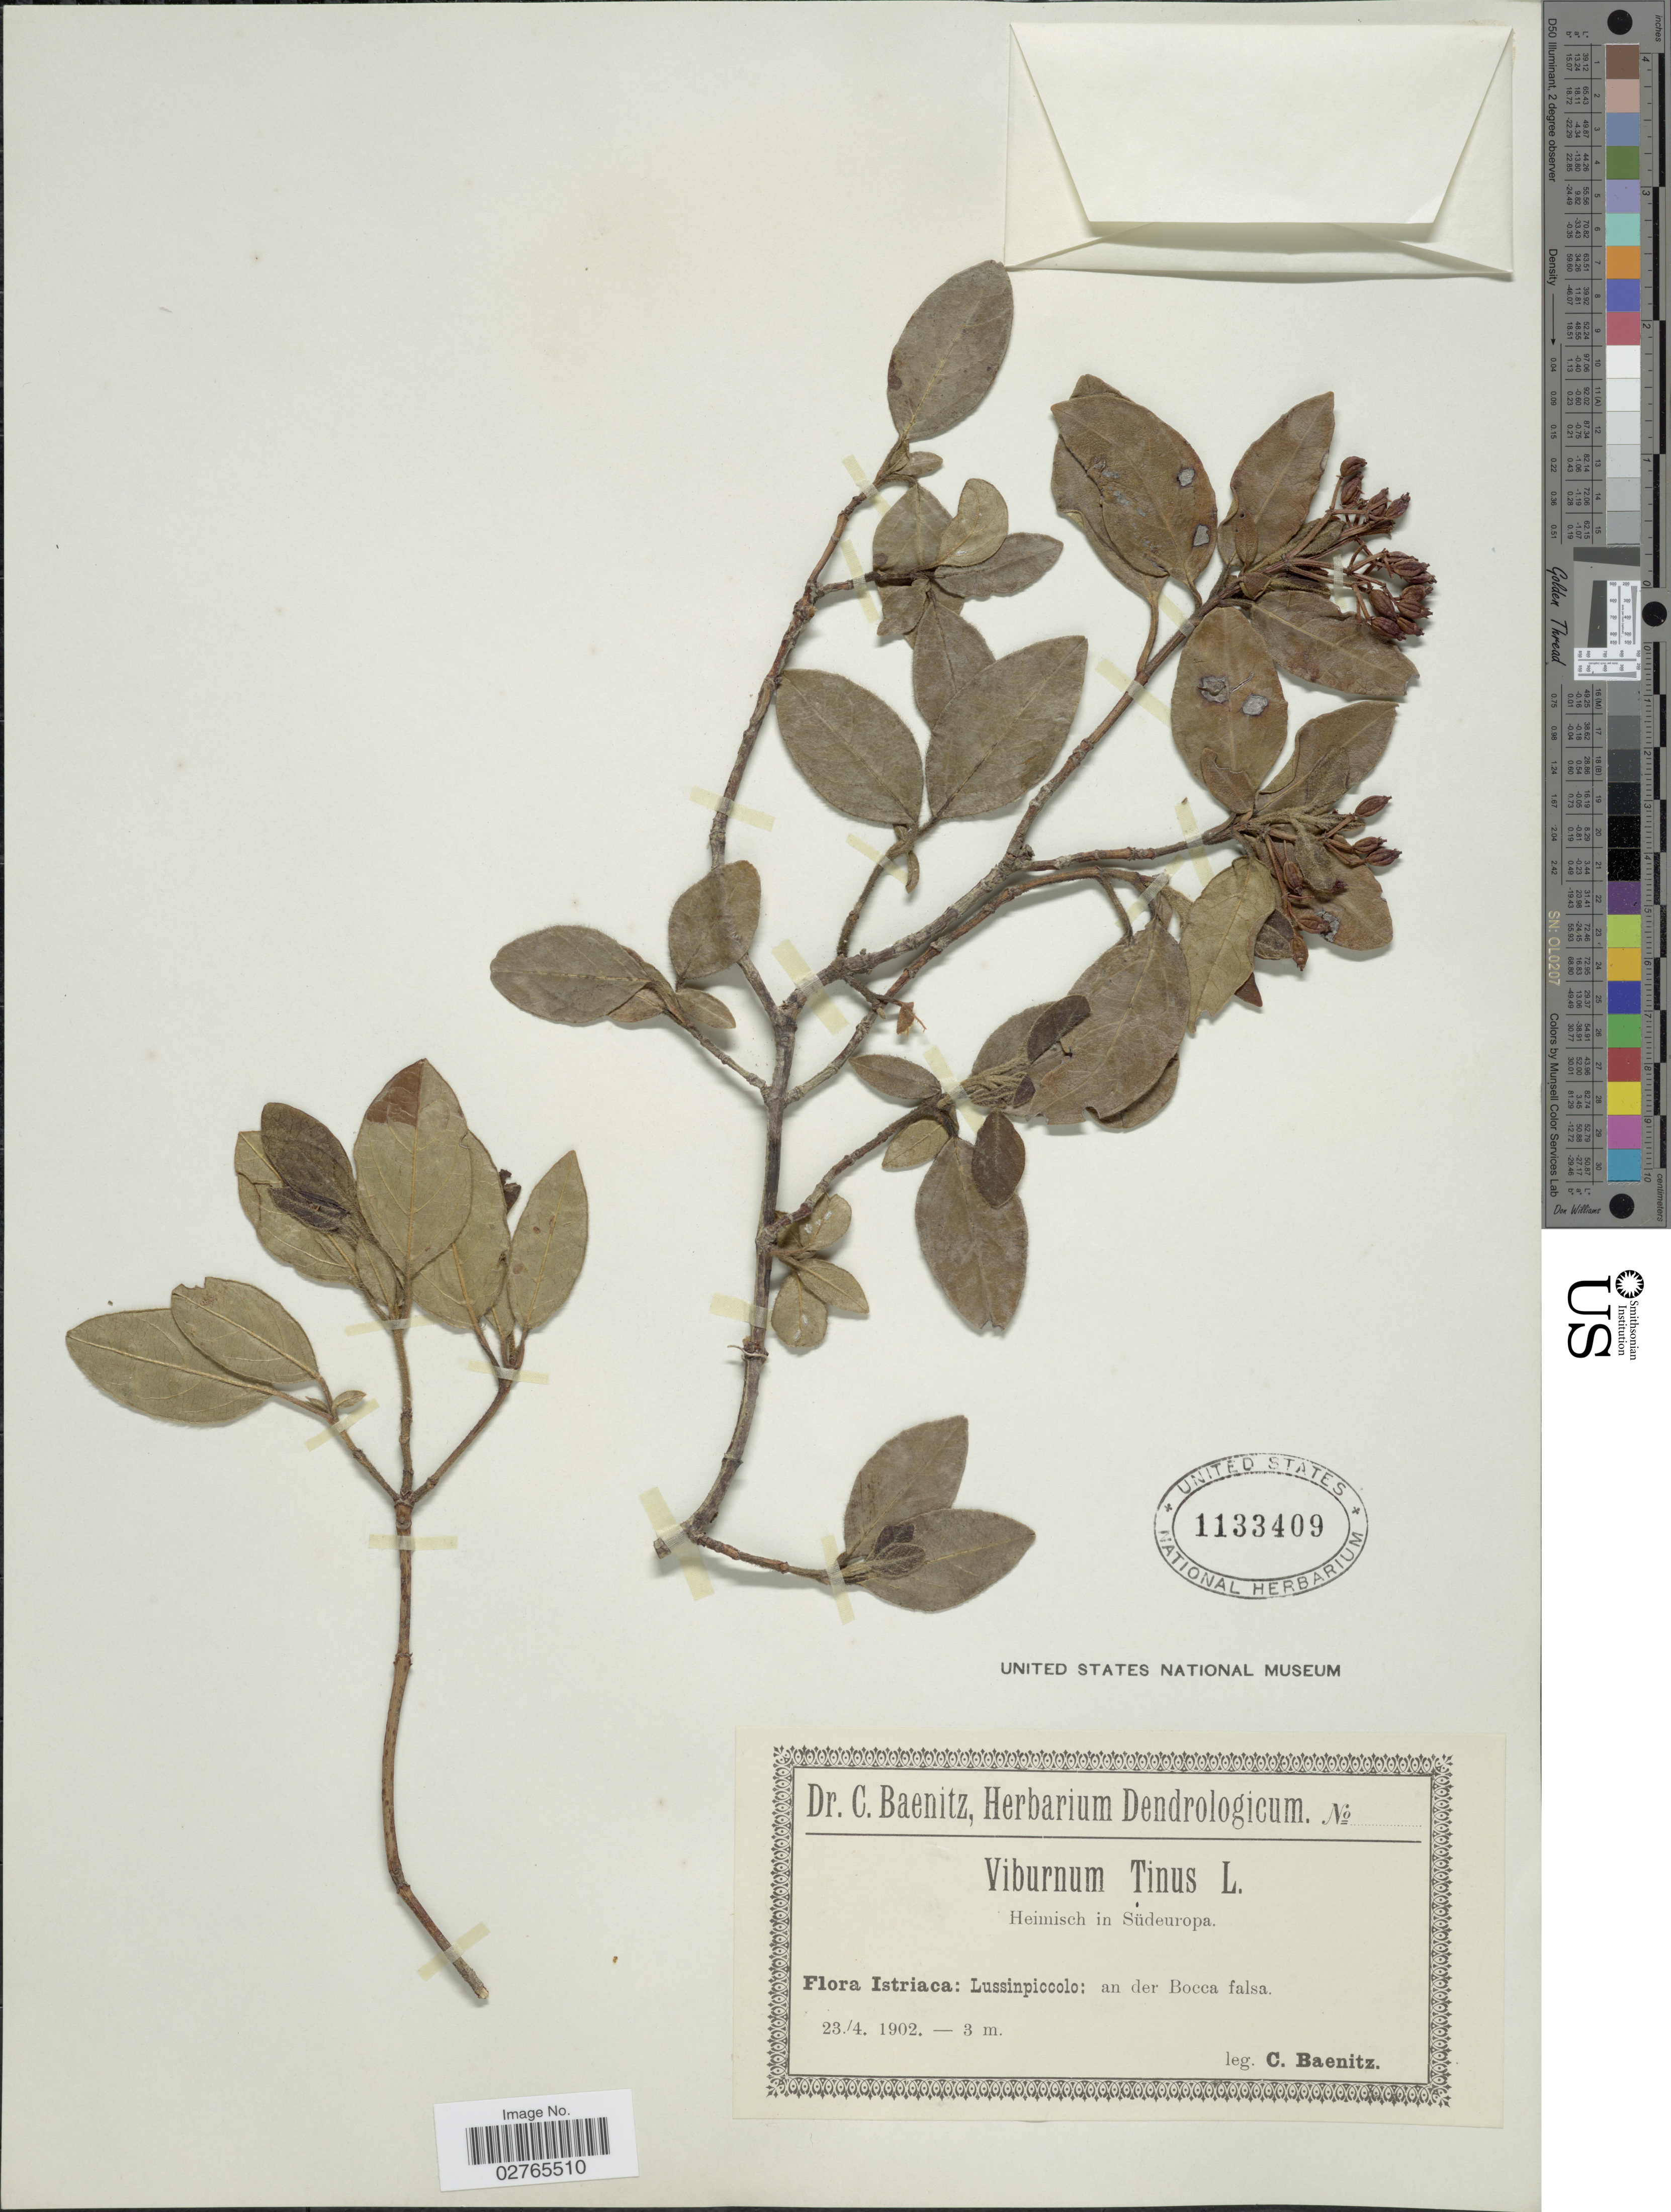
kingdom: Plantae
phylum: Tracheophyta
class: Magnoliopsida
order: Dipsacales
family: Viburnaceae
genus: Viburnum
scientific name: Viburnum tinus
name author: L.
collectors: C. G. Baenitz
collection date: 1902-04-23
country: Croatia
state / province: Istria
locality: Istriaca: Lussinpiccolo: an der Bocca falsa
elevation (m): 3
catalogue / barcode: US 1133409